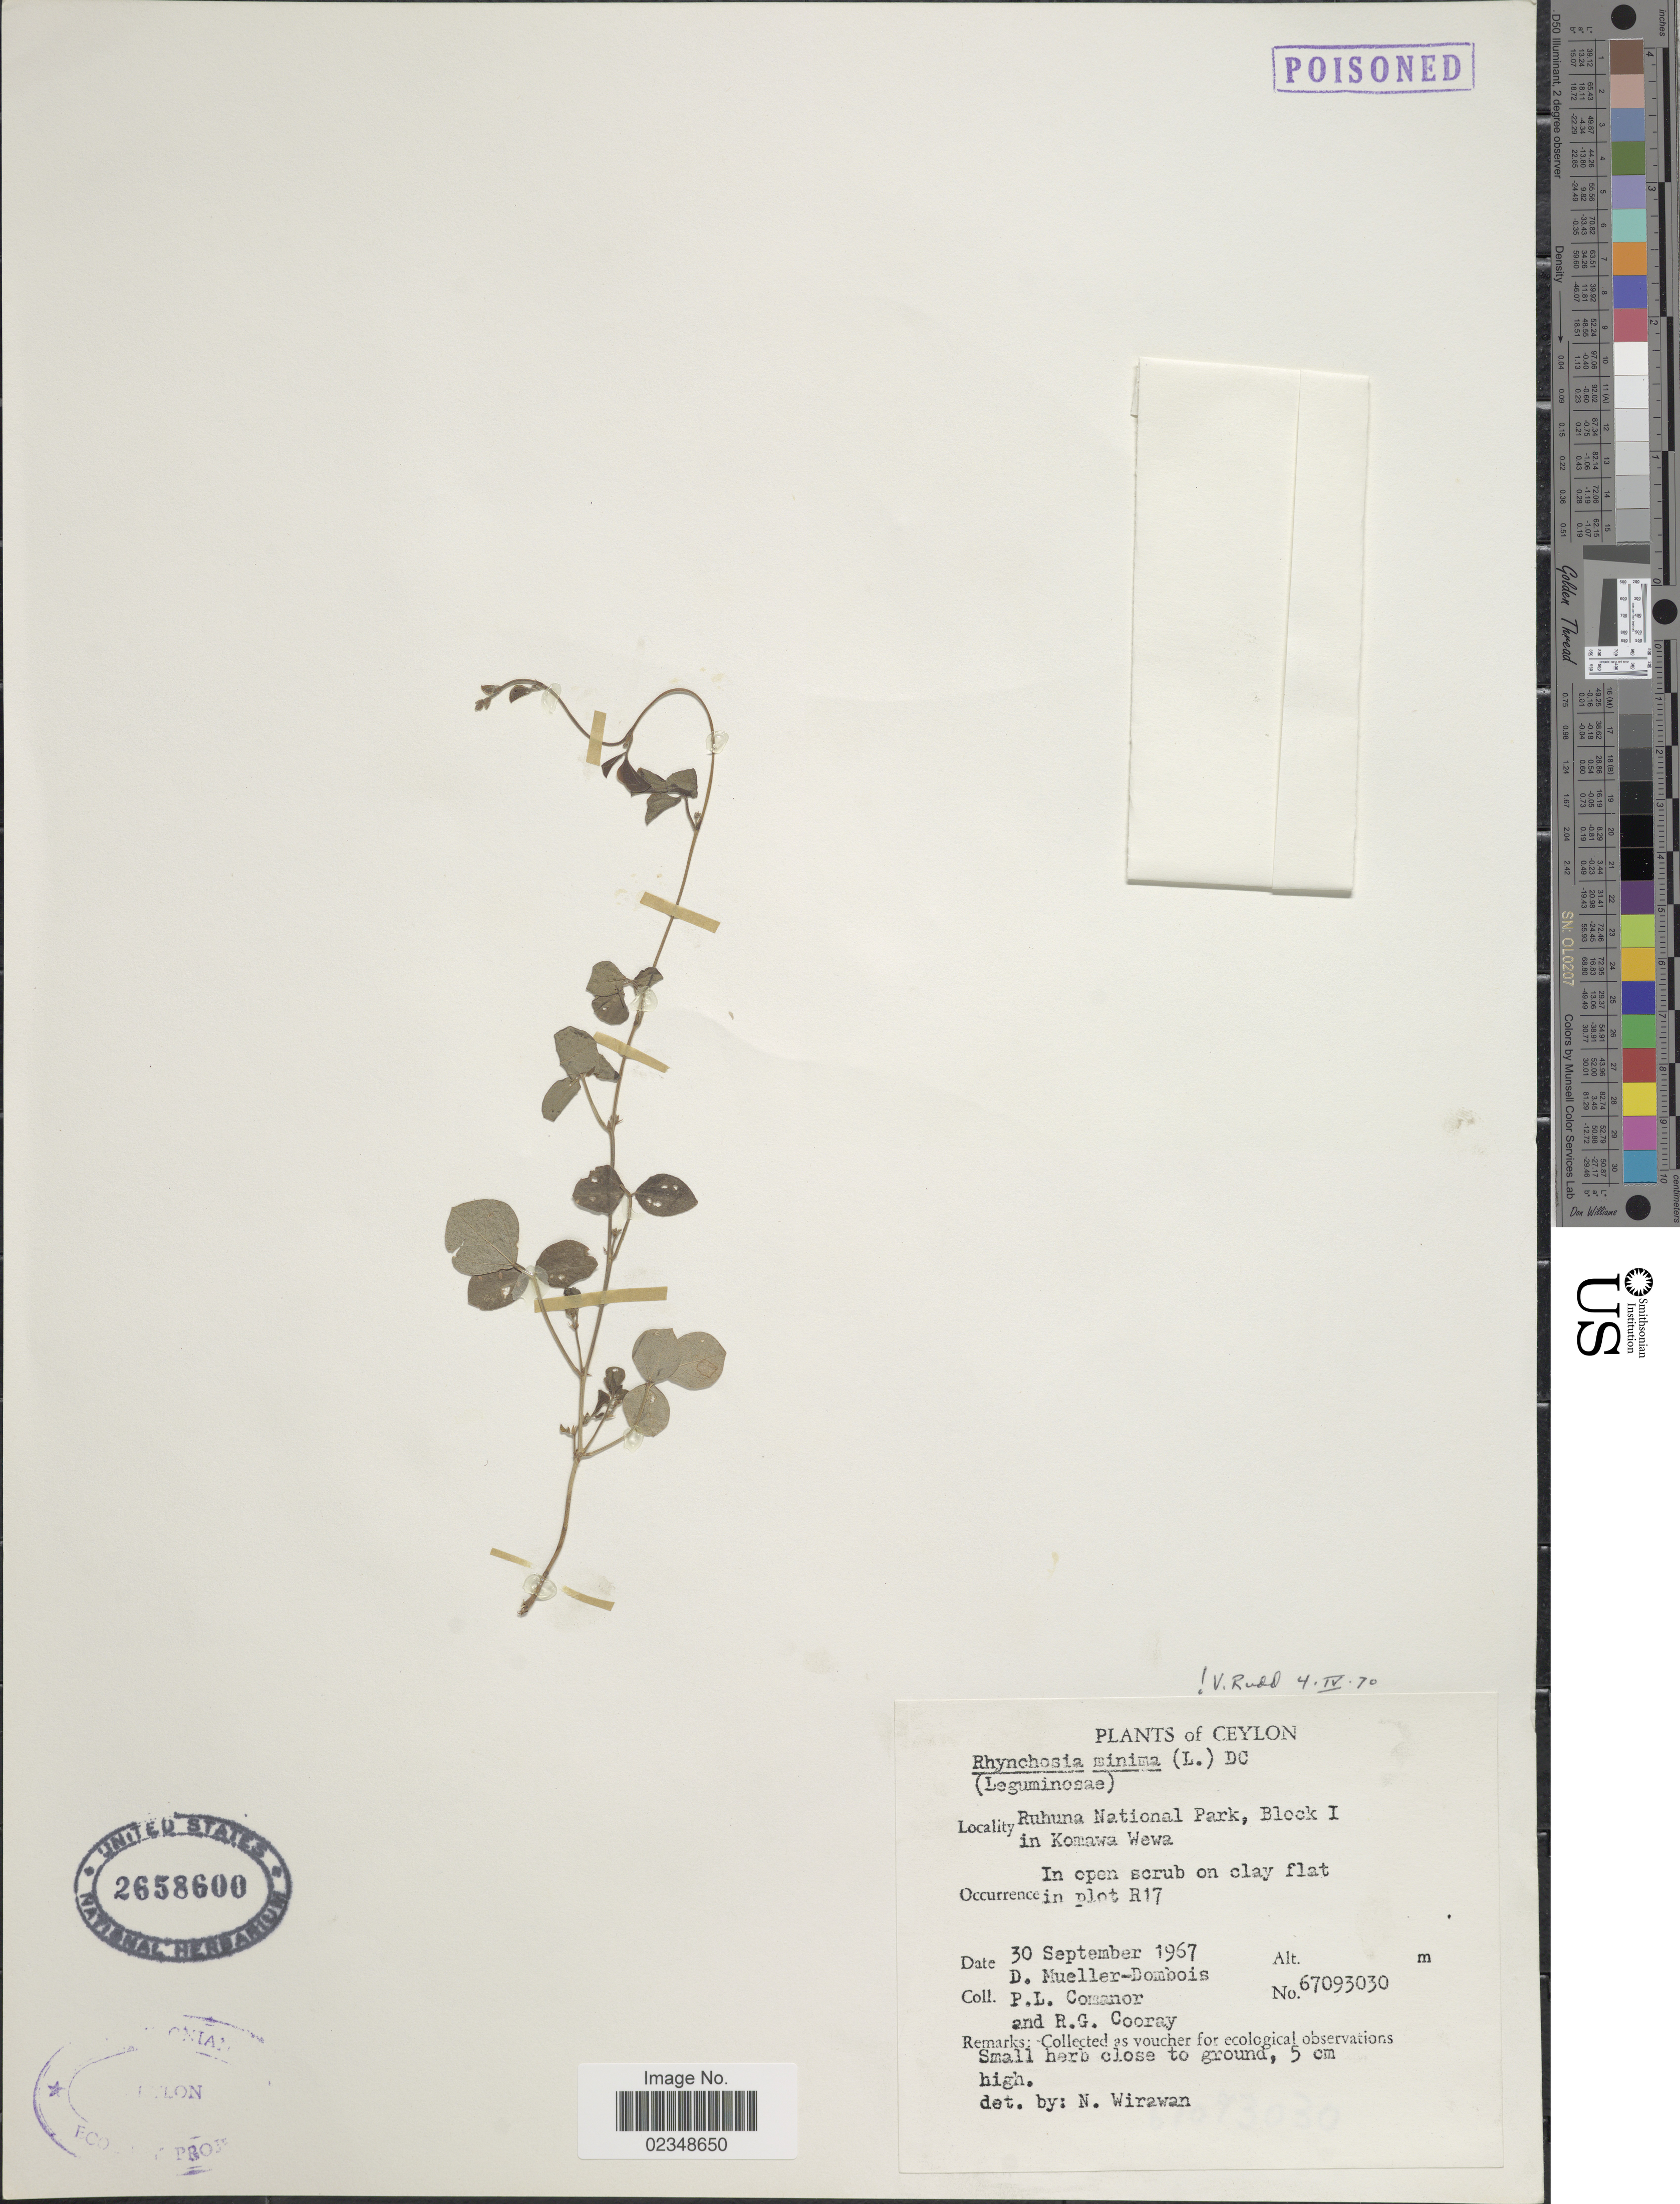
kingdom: Plantae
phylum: Tracheophyta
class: Magnoliopsida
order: Fabales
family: Fabaceae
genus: Rhynchosia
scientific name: Rhynchosia minima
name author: (L.) DC.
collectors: D. Mueller-Dombois, P. Comanor & R. Cooray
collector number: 67093030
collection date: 1967-09-30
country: Sri Lanka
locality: Ceylon, Ruhuna National Park, Block 1 in Kowawa Wewa, in plot R17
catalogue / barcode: US 2658600